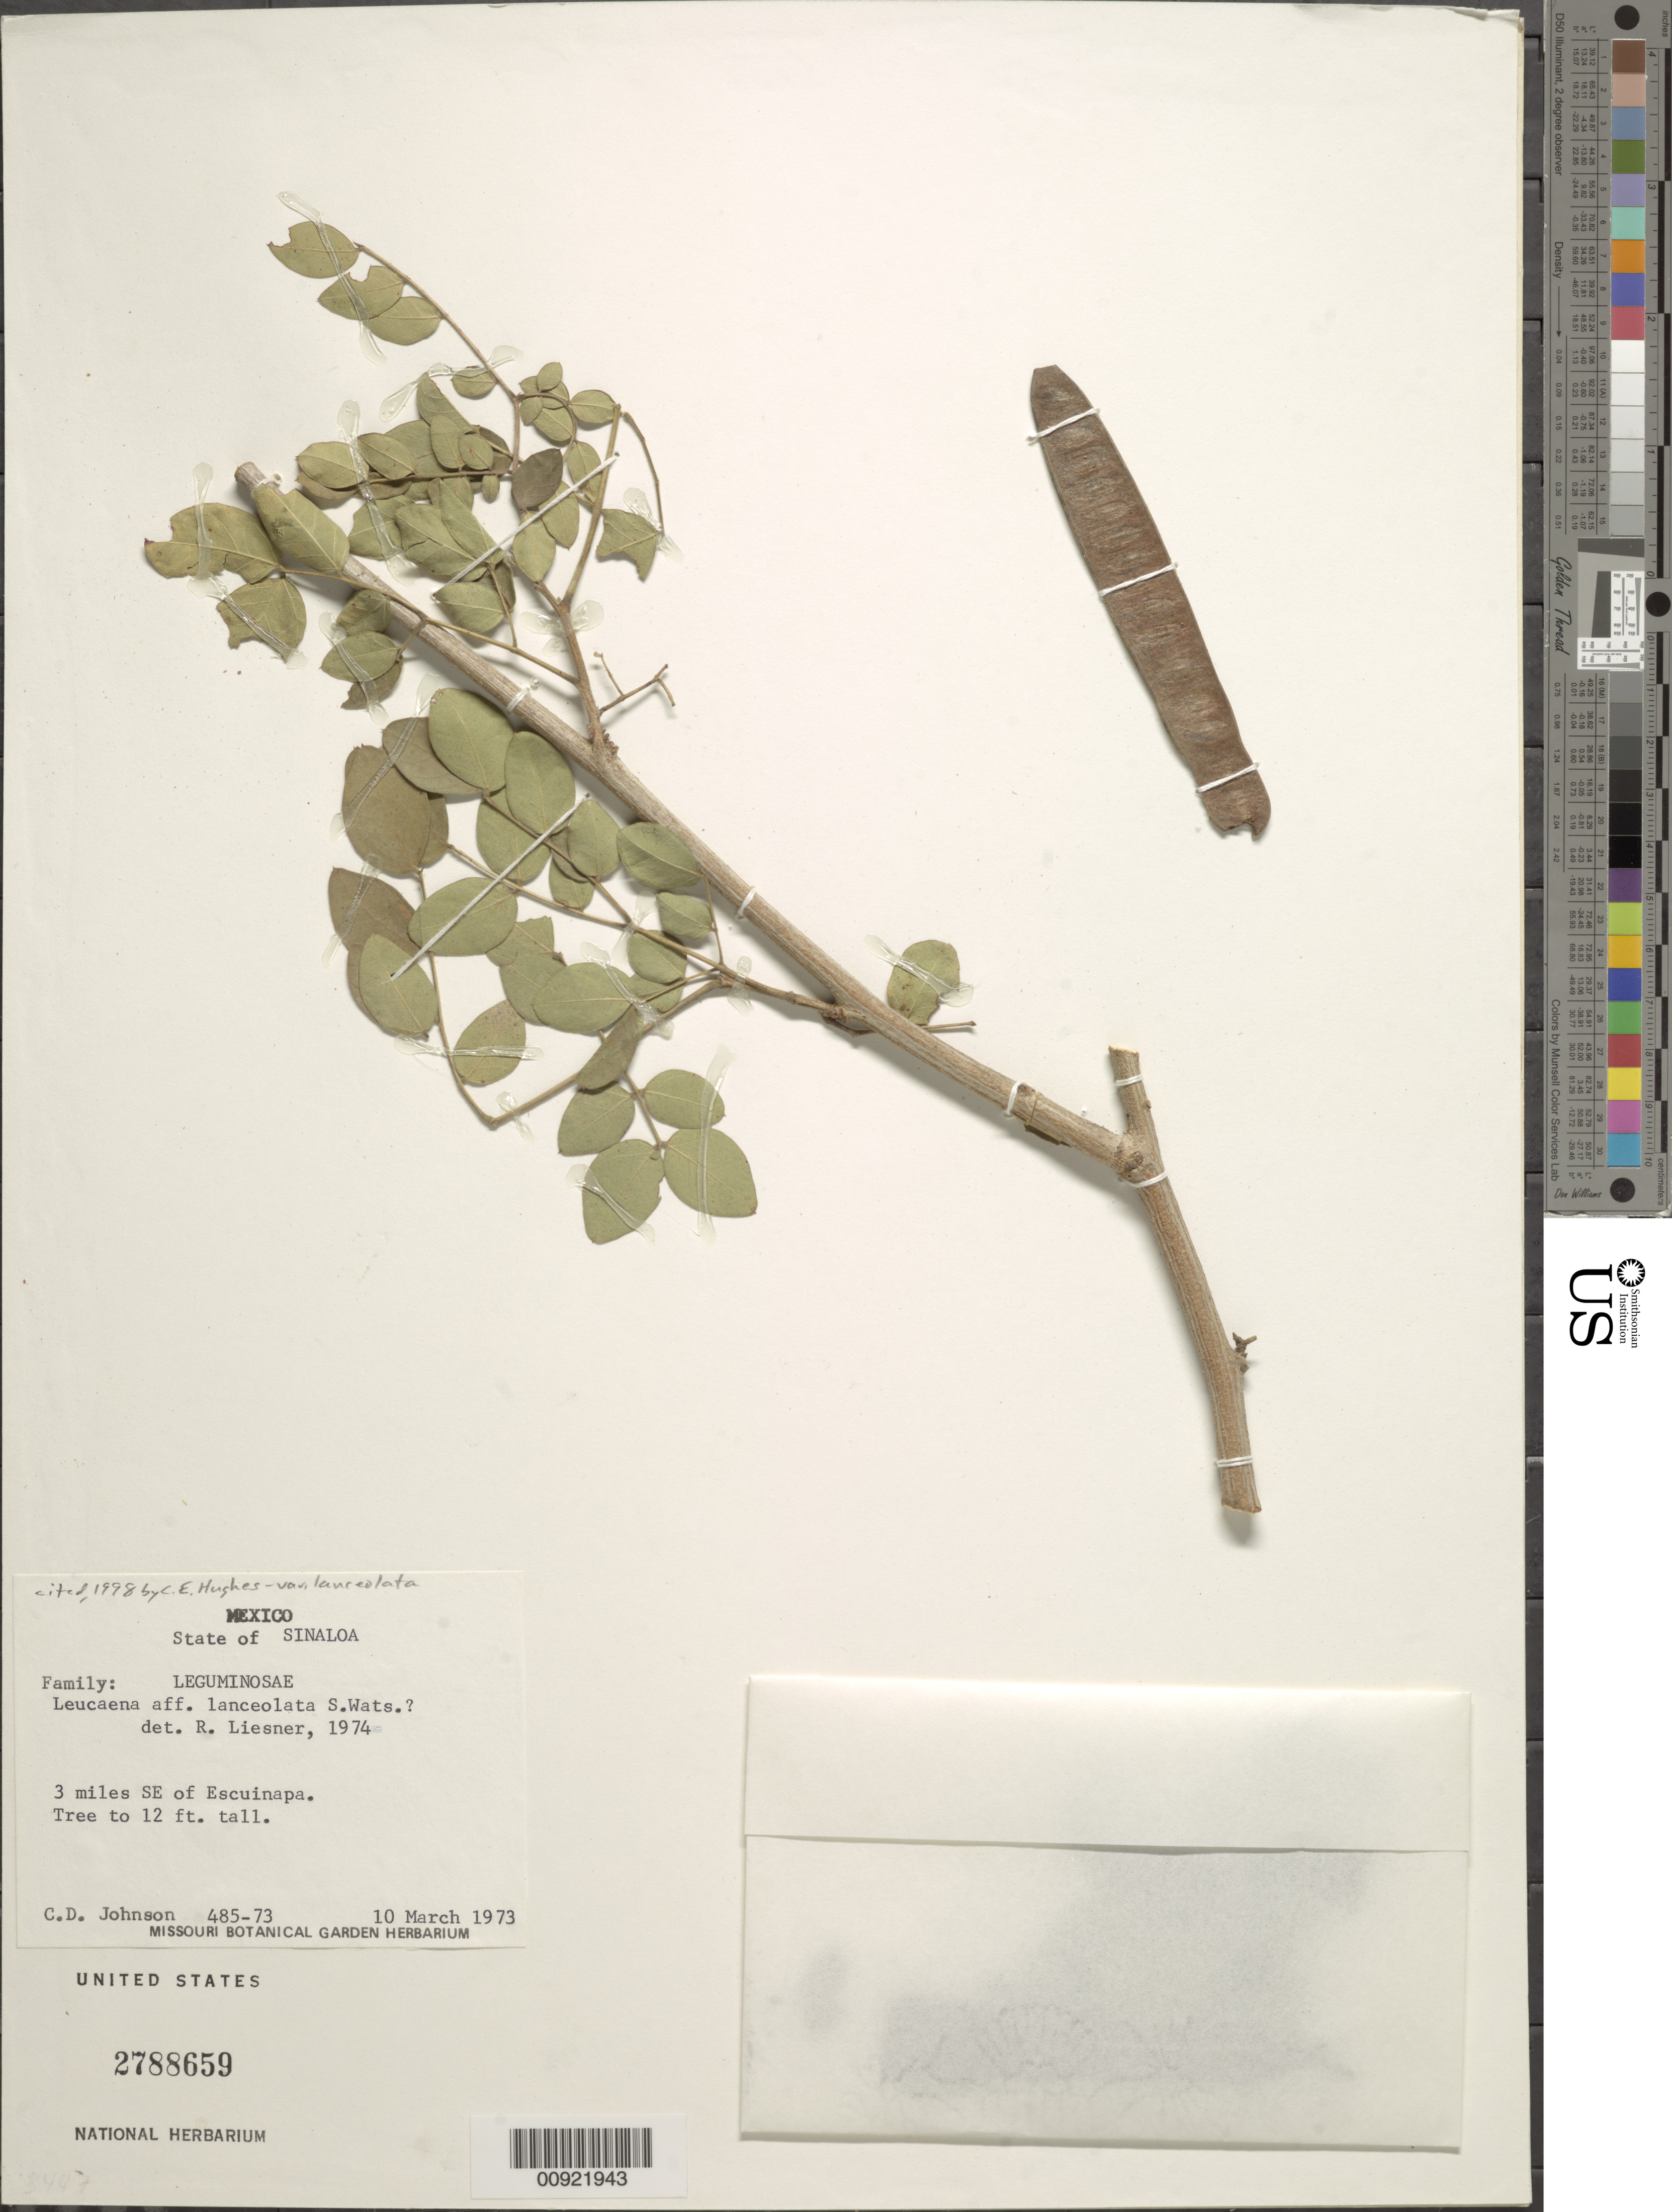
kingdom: Plantae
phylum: Tracheophyta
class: Magnoliopsida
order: Fabales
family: Fabaceae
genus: Leucaena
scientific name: Leucaena lanceolata var. lanceolata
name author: S. Watson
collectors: C. D. Johnson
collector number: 485-73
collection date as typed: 10 Mar 1973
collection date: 1973-03-10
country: Mexico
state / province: Sinaloa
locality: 3 miles SE of Escuinapa, State of Sinaloa.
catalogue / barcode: US 2788659